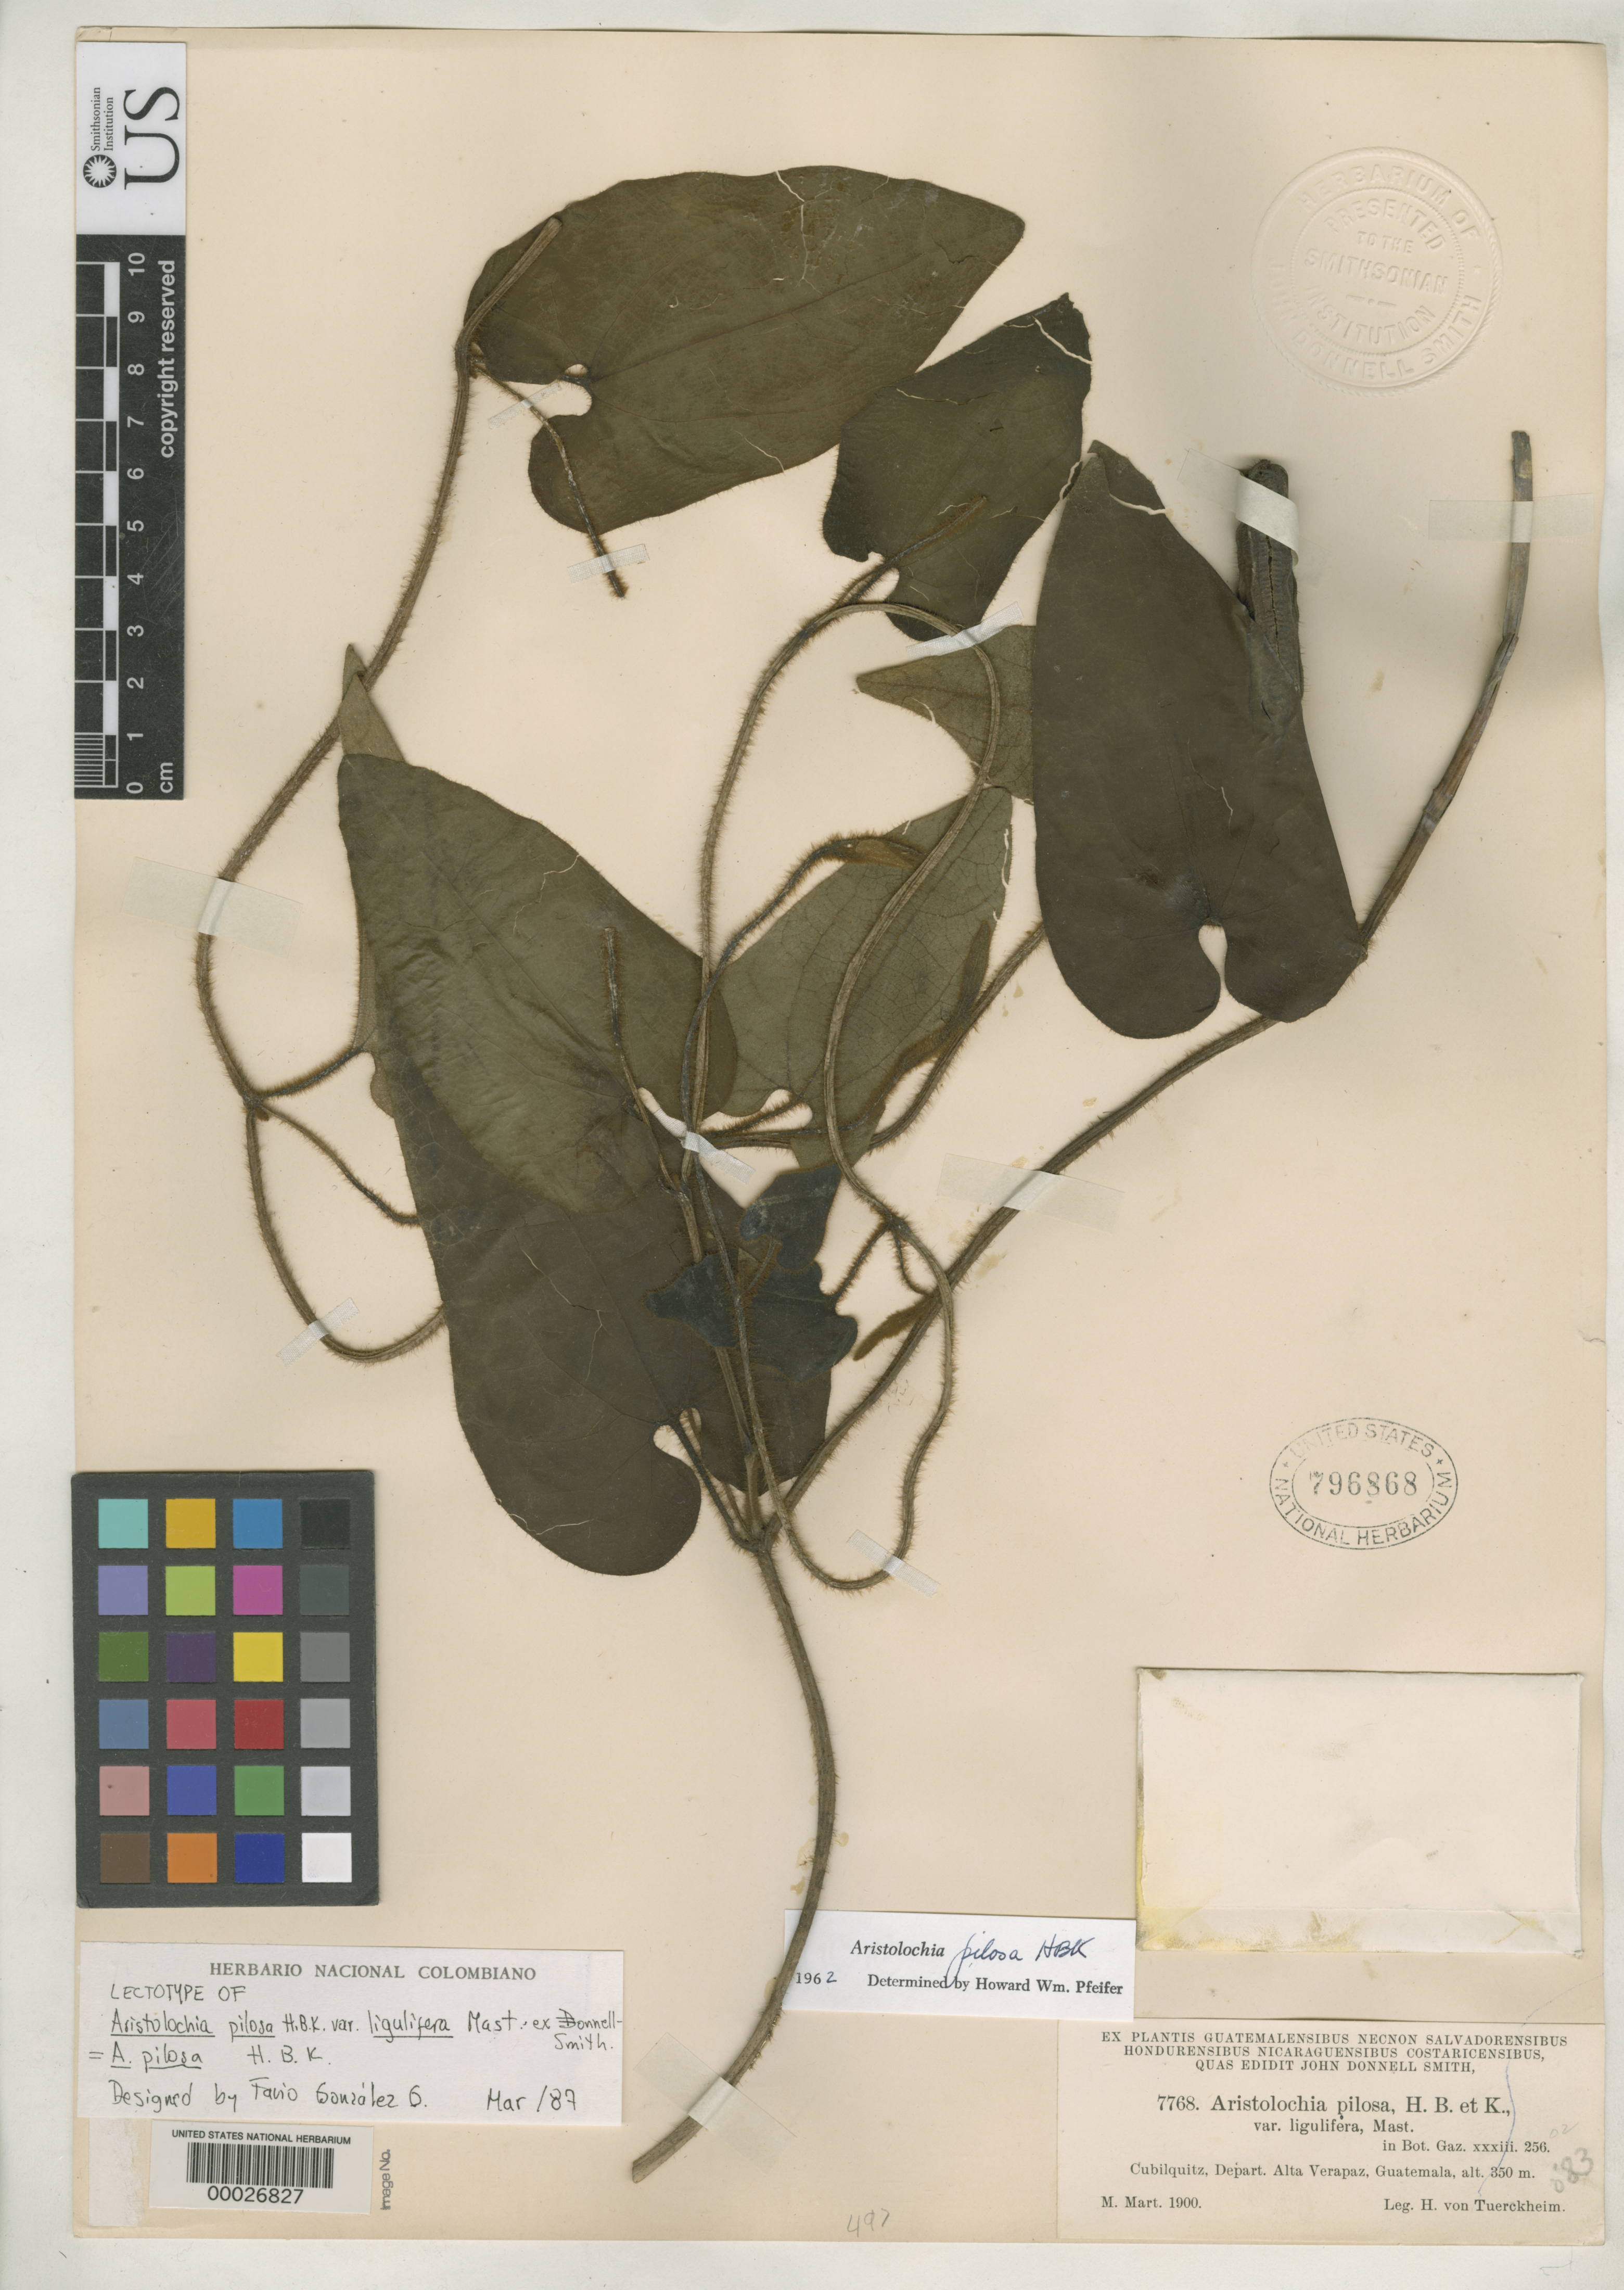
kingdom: Plantae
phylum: Tracheophyta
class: Magnoliopsida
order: Piperales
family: Aristolochiaceae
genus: Aristolochia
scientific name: Aristolochia pilosa var. ligulifera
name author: Mast. ex Donn. Sm.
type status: Isolectotype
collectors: H. von Türckheim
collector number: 7768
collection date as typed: Mar 1900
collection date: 1900-03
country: Guatemala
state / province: Alta Verapaz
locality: Cubilquitz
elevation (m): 350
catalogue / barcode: US 796868